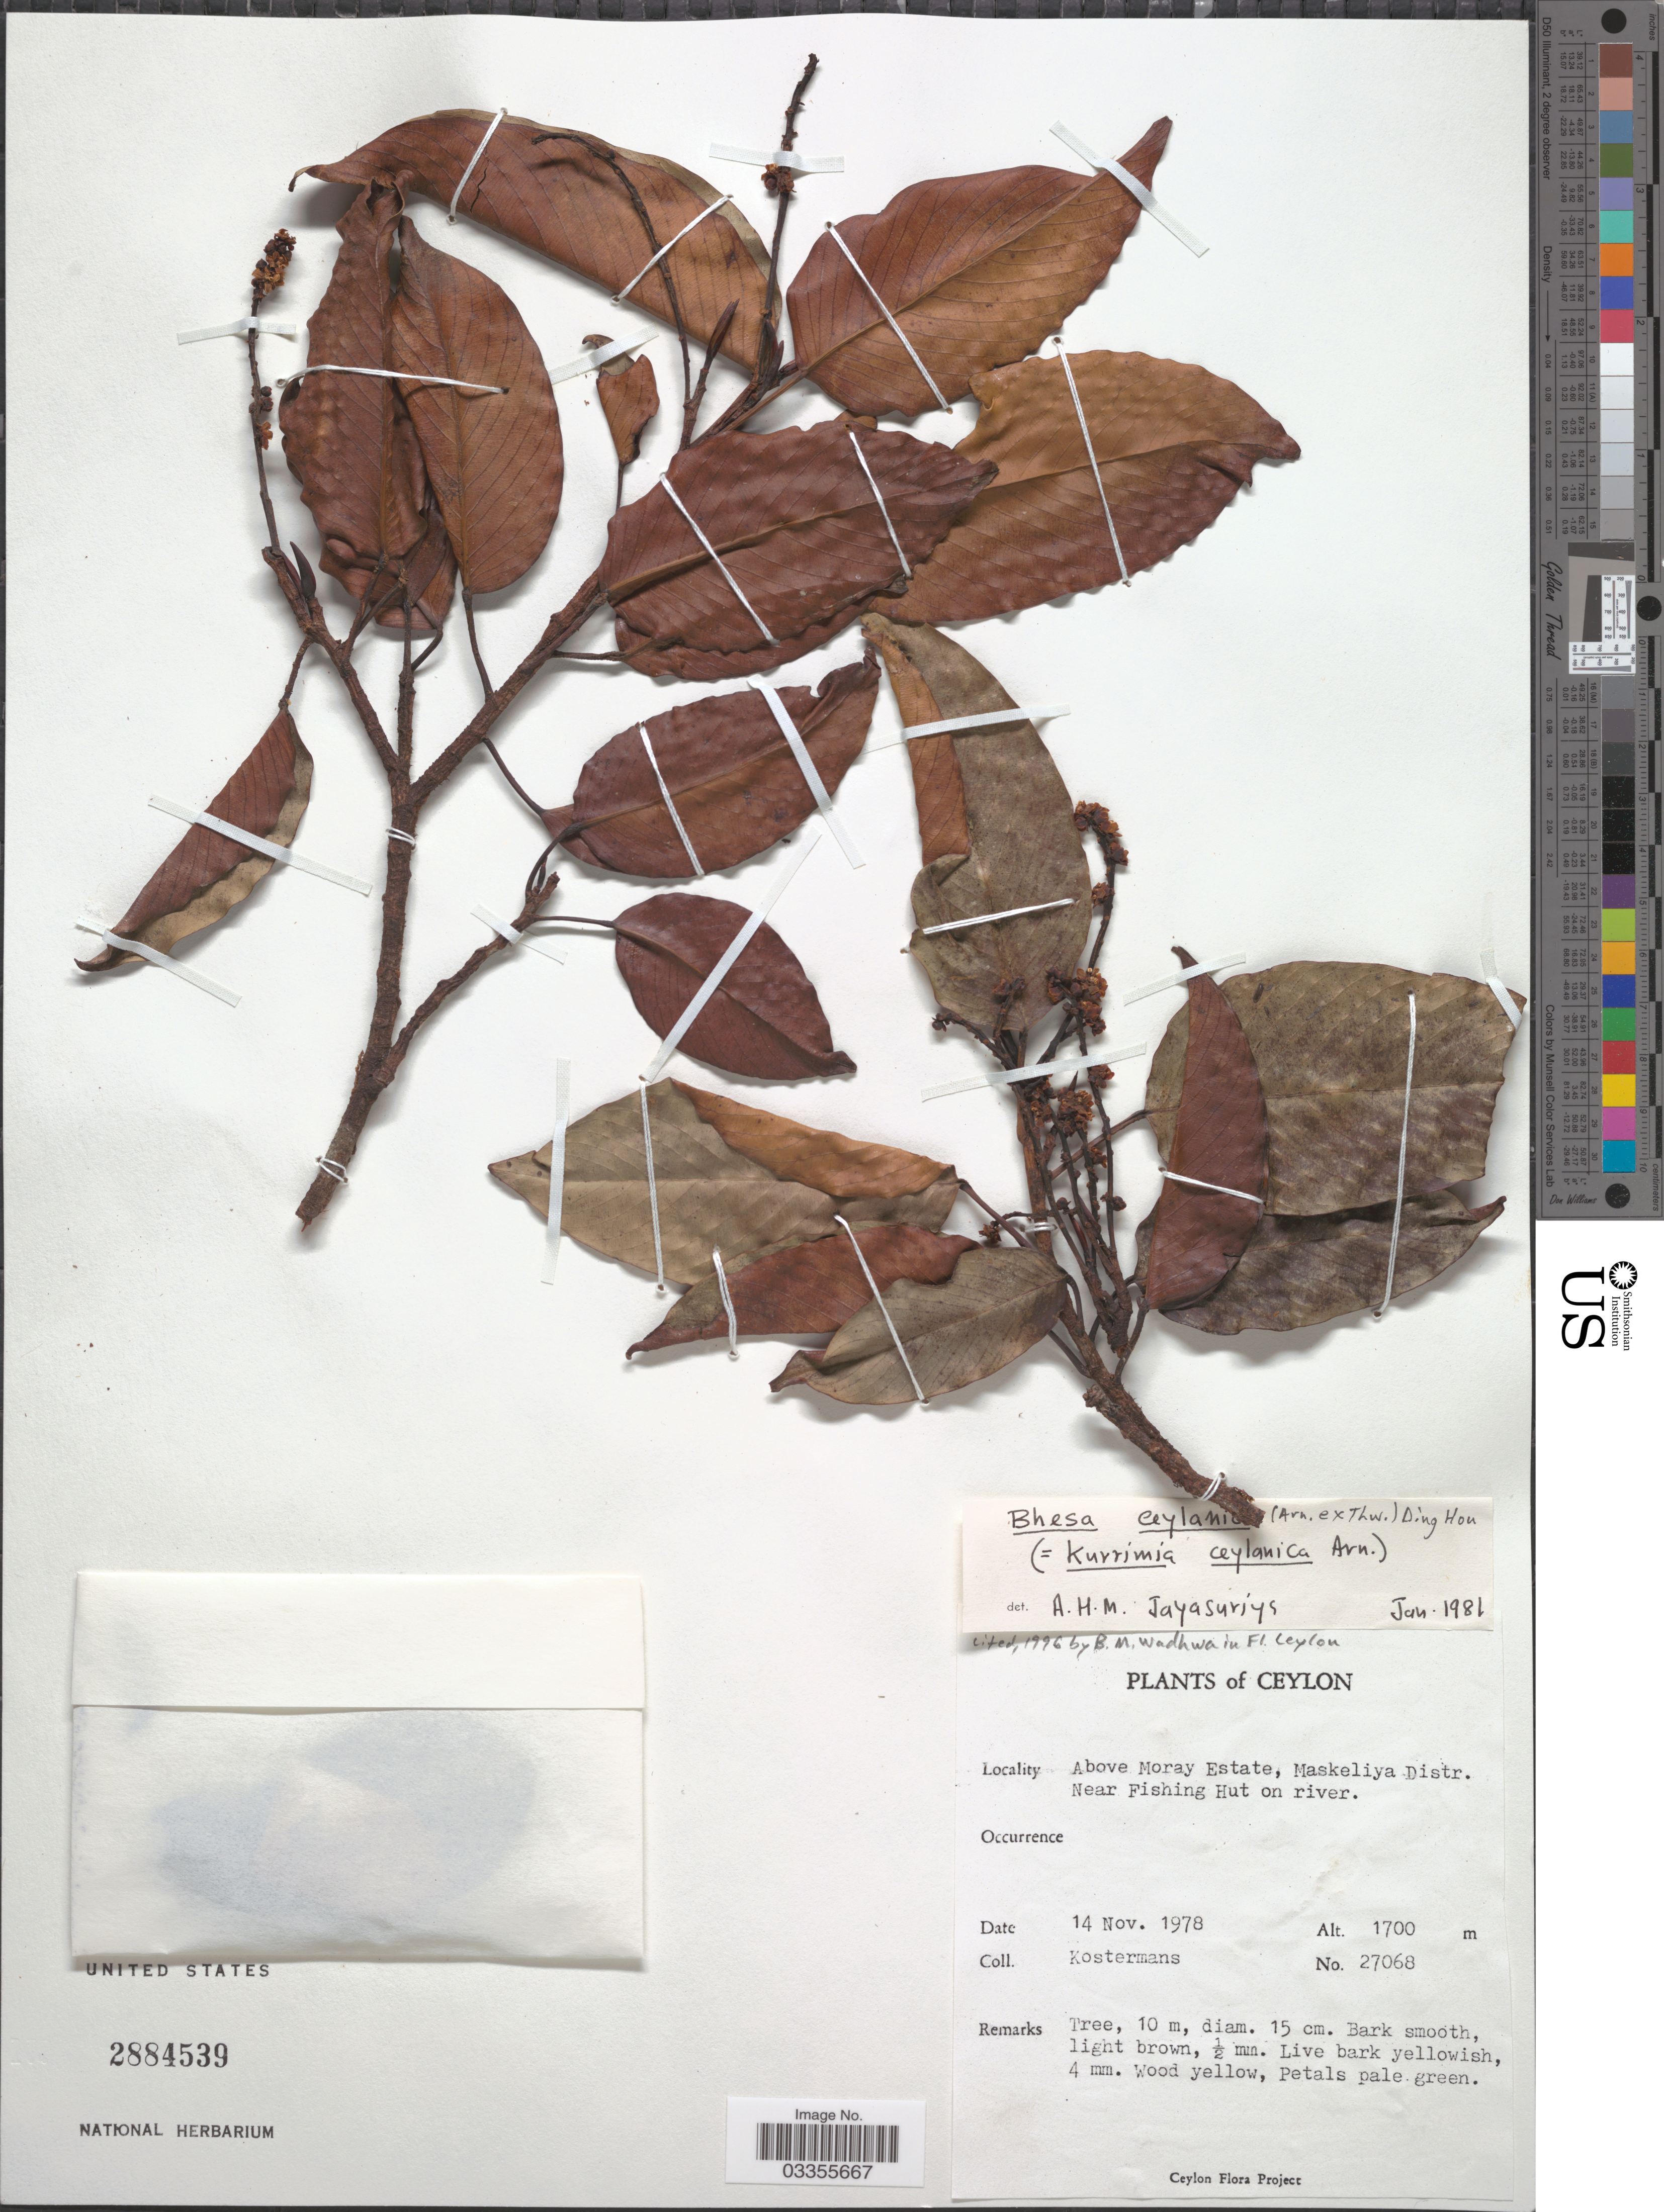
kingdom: Plantae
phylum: Tracheophyta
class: Magnoliopsida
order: Malpighiales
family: Centroplacaceae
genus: Bhesa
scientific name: Bhesa ceylanica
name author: (Arn. ex Thwaites) Ding Hou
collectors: Kostermans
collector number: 27068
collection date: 1978-11-14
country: Sri Lanka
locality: Ceylon. Above Moray Estate, Maskeliya Distr. Near Fishing Hut on river.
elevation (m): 1700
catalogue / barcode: US 2884539